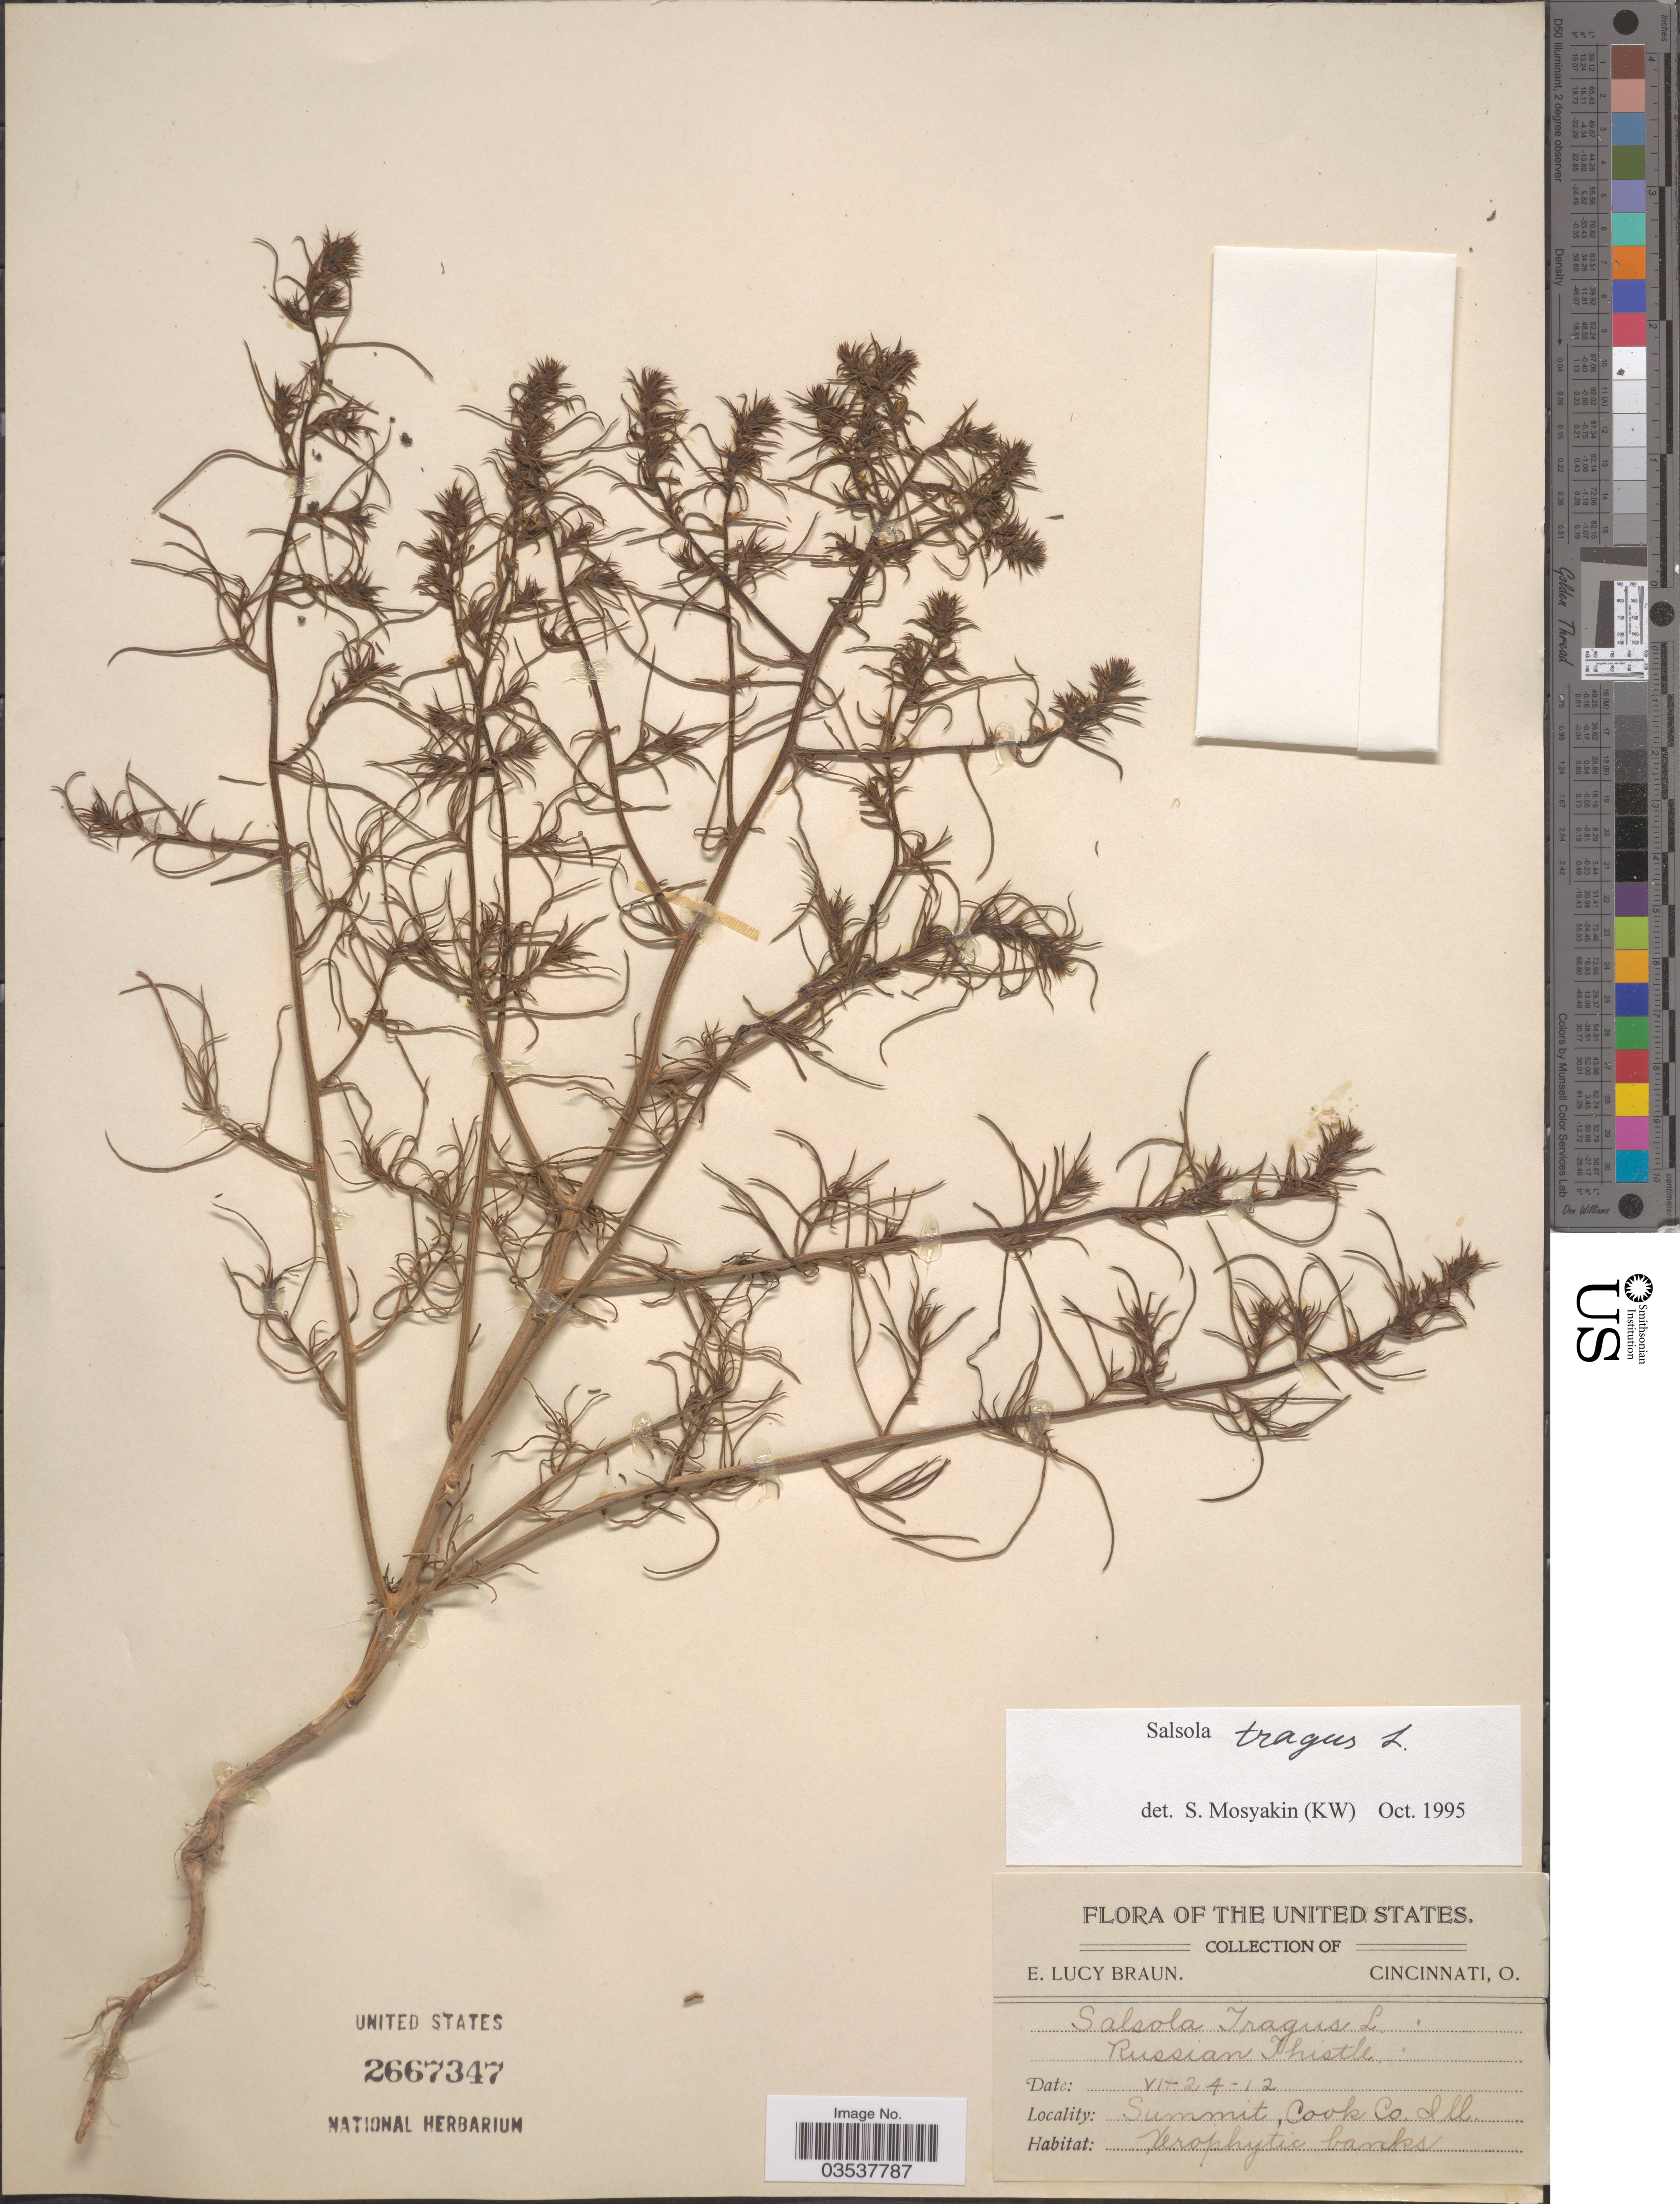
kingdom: Plantae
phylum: Tracheophyta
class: Magnoliopsida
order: Caryophyllales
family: Amaranthaceae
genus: Salsola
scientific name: Salsola pestifer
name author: A. Nelson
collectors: E. L. Braun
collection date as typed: Transcribed d/m/y: 24/6/12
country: United States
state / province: Illinois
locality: Summit, Cook Co.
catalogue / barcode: US 2667347